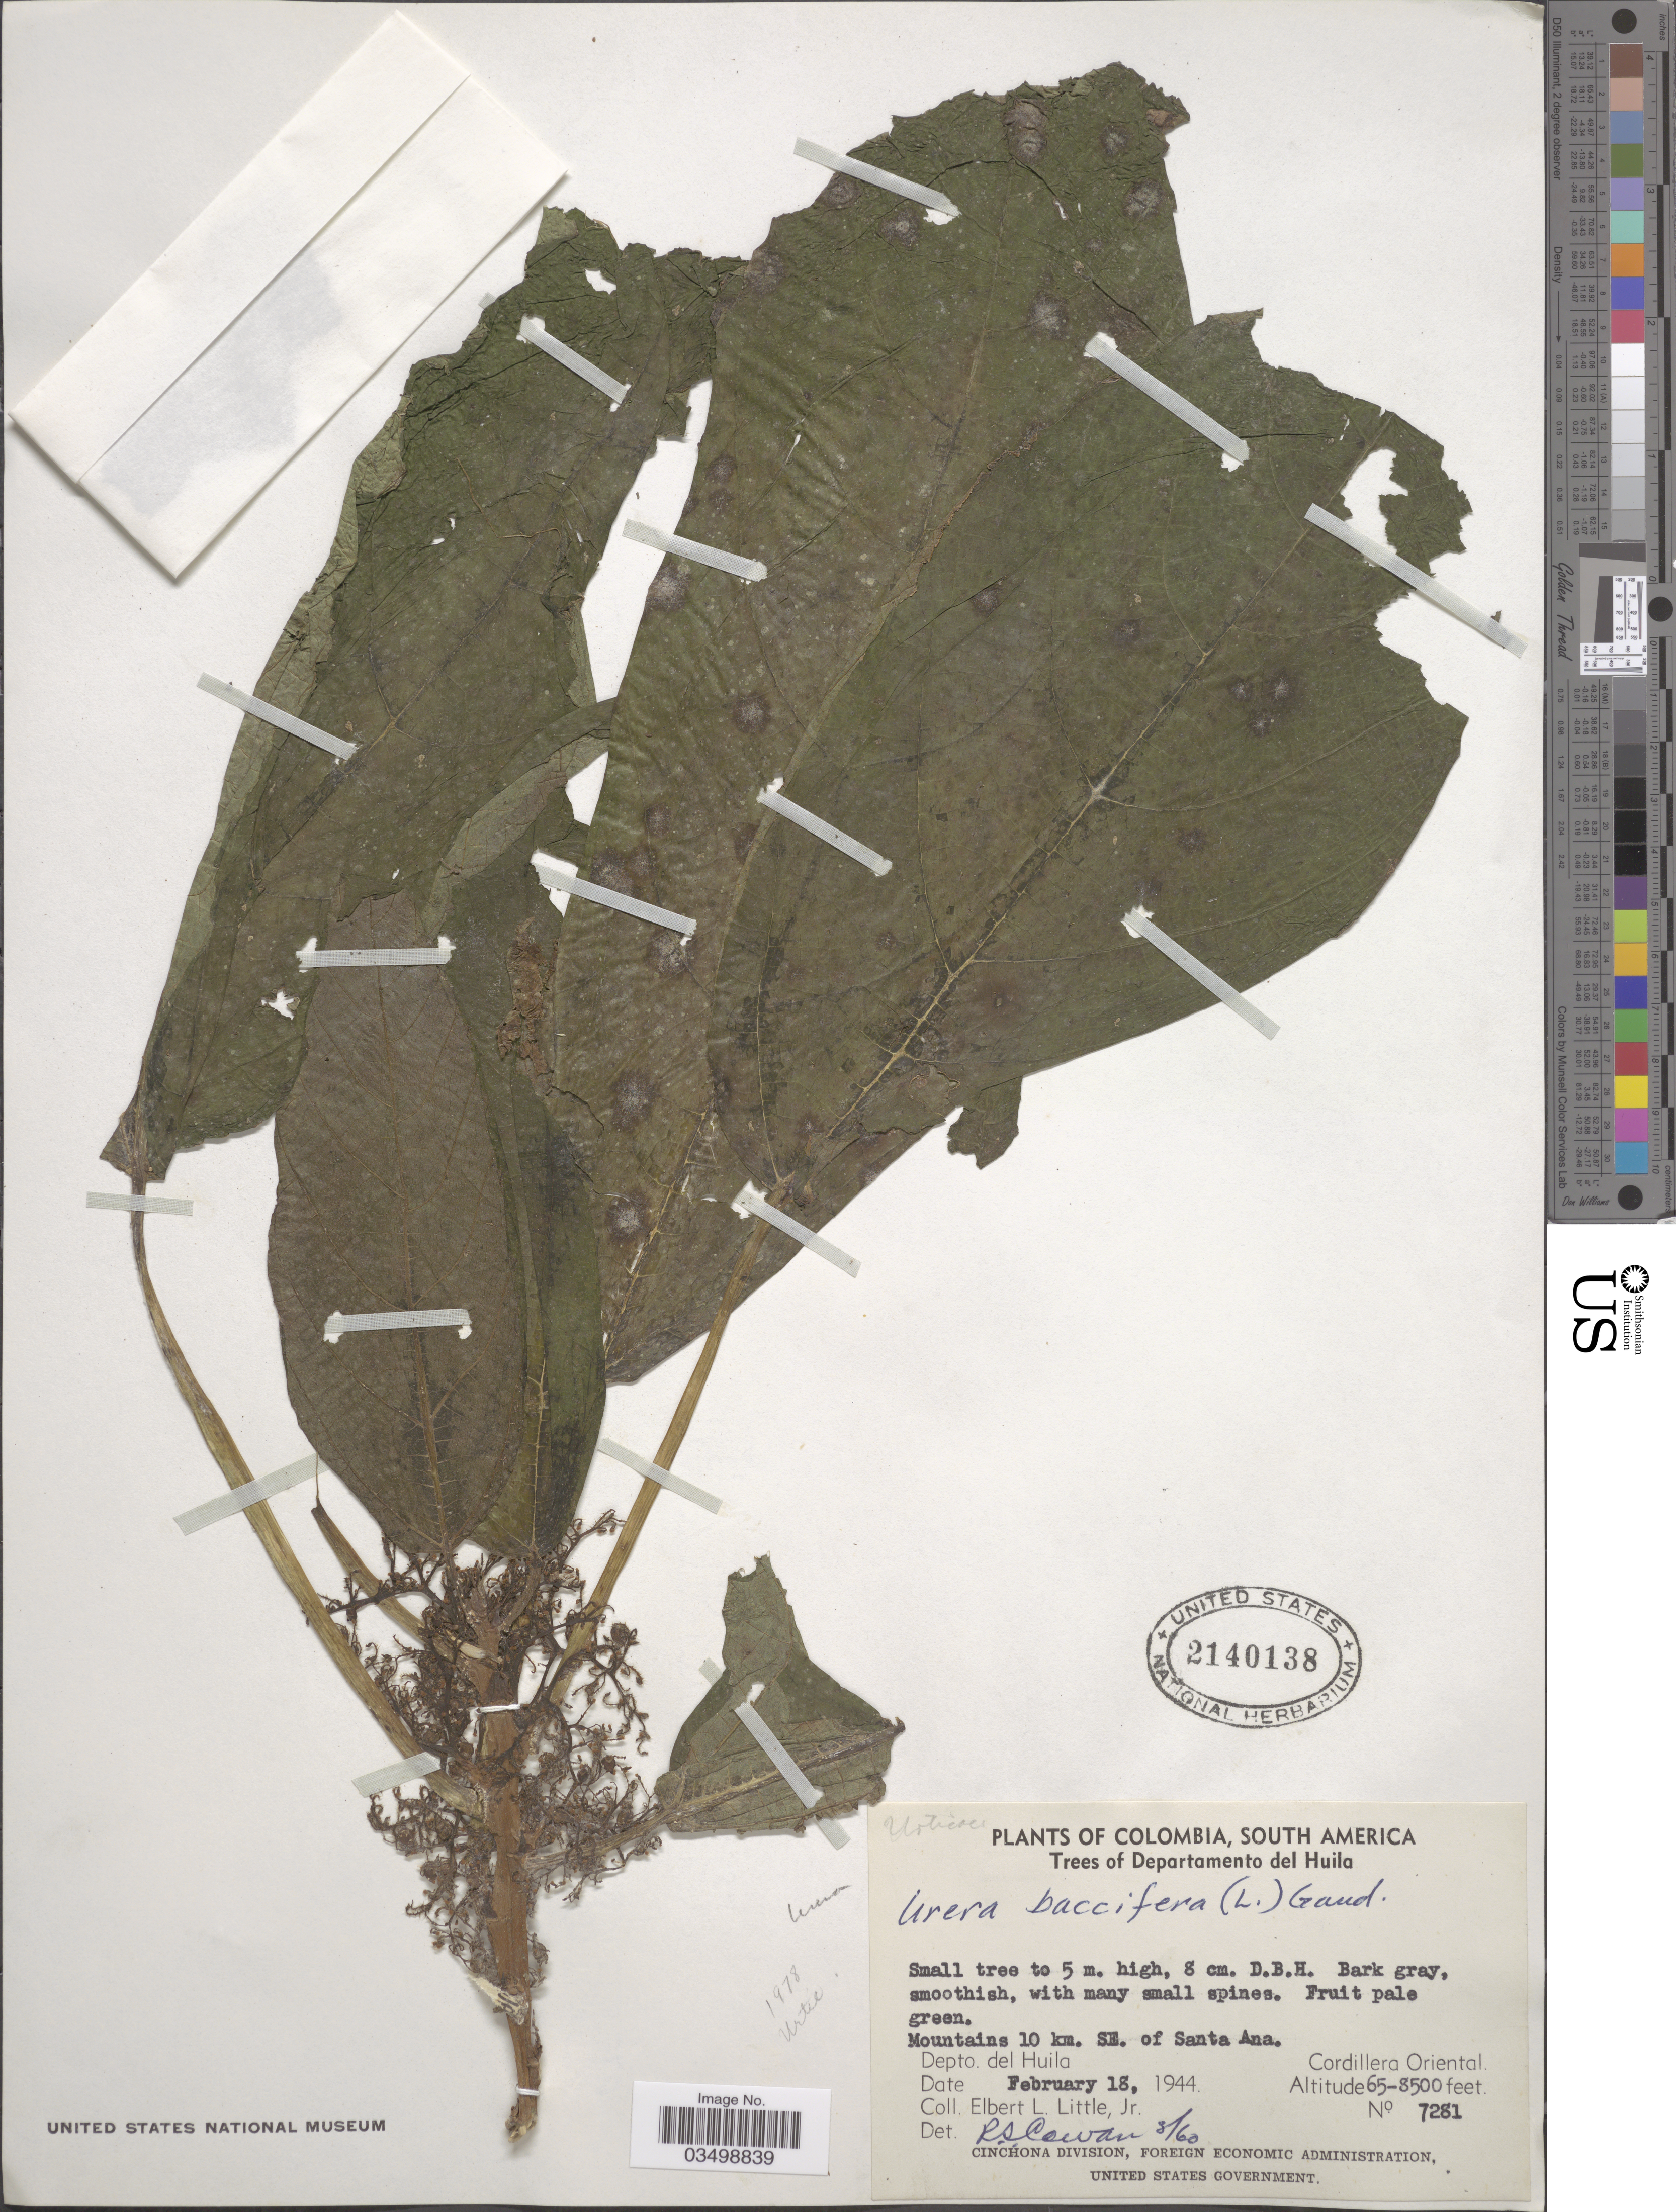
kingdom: Plantae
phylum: Tracheophyta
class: Magnoliopsida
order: Rosales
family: Urticaceae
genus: Urera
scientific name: Urera baccifera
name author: (L.) Gaudich. ex Wedd.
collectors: E. L. Little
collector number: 7281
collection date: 1944-02-18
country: Colombia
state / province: Huila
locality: Departamento del Huila. Mountains 10 km. SE. of Santa Ana. Cordillera Oriental.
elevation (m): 1981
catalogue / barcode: US 2140138